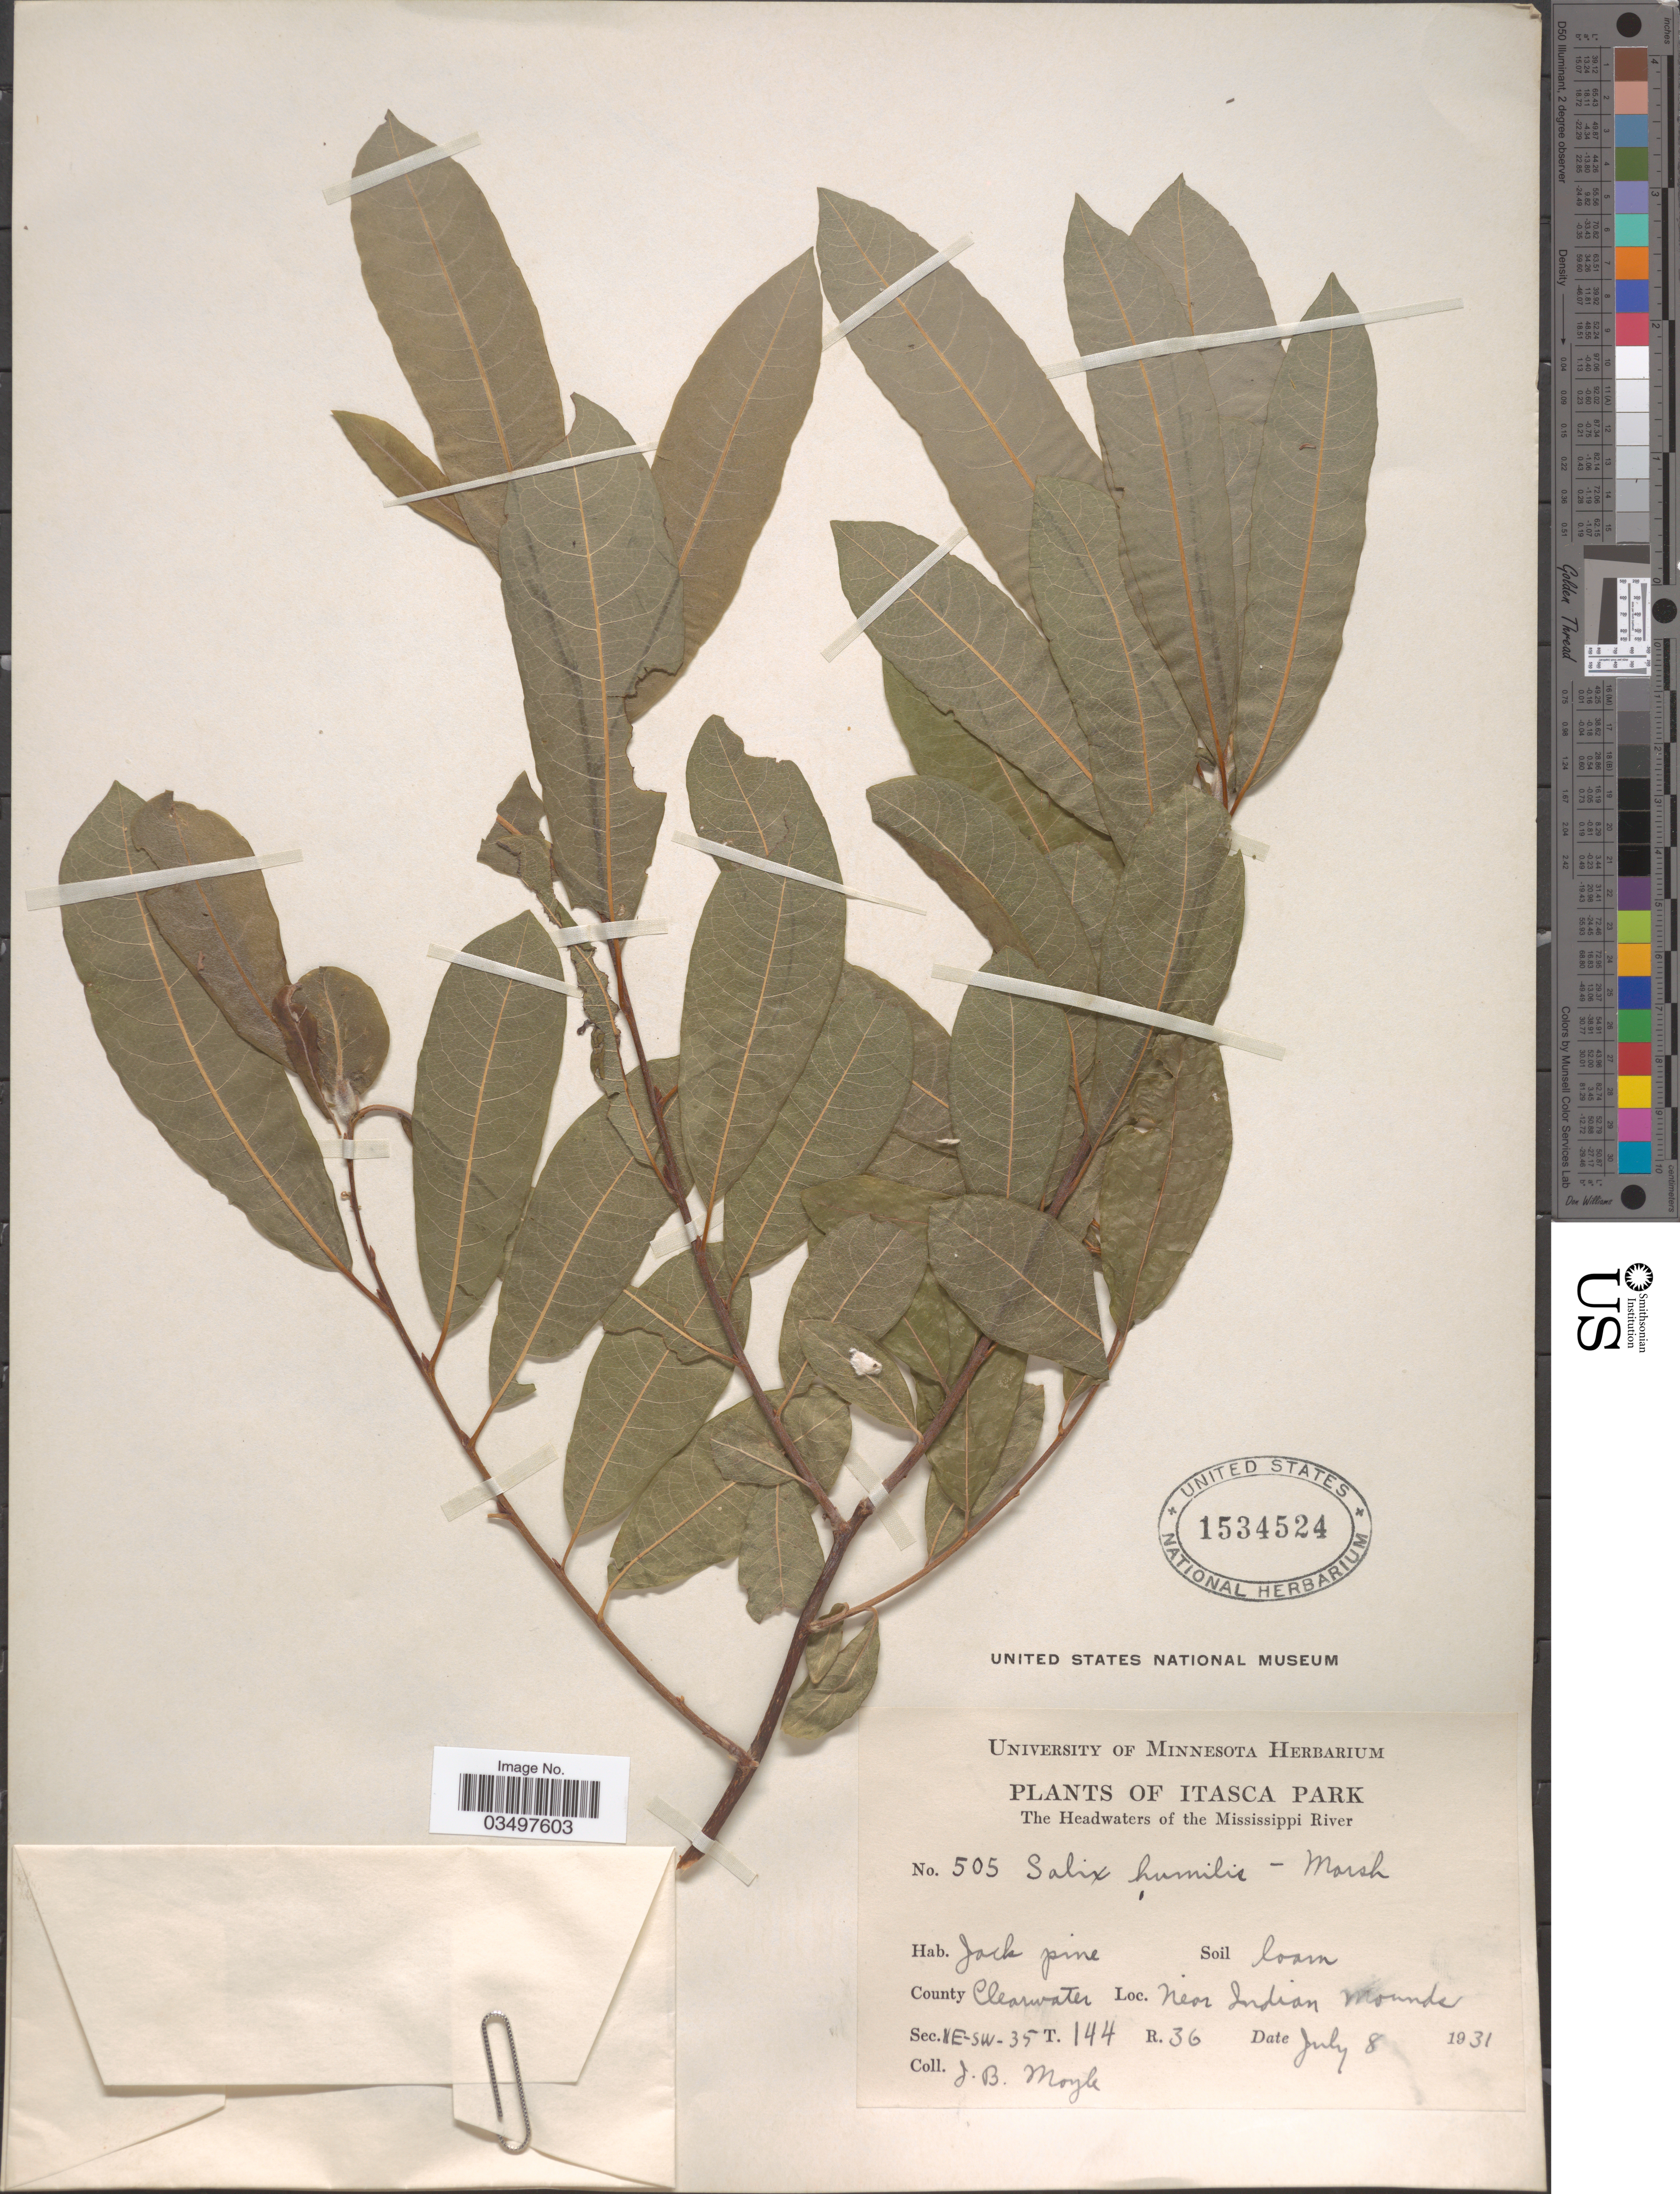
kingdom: Plantae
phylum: Tracheophyta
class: Magnoliopsida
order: Malpighiales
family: Salicaceae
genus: Salix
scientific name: Salix humilis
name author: Marshall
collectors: J. Moyle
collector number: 505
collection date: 1931-07-08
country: United States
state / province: Minnesota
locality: Itasca Park. The Headwaters of the Mississippi River. County Clearwater, Near Indian Mounds. Sec. NE-SW-35 T. 144 R. 36.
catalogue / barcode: US 1534524